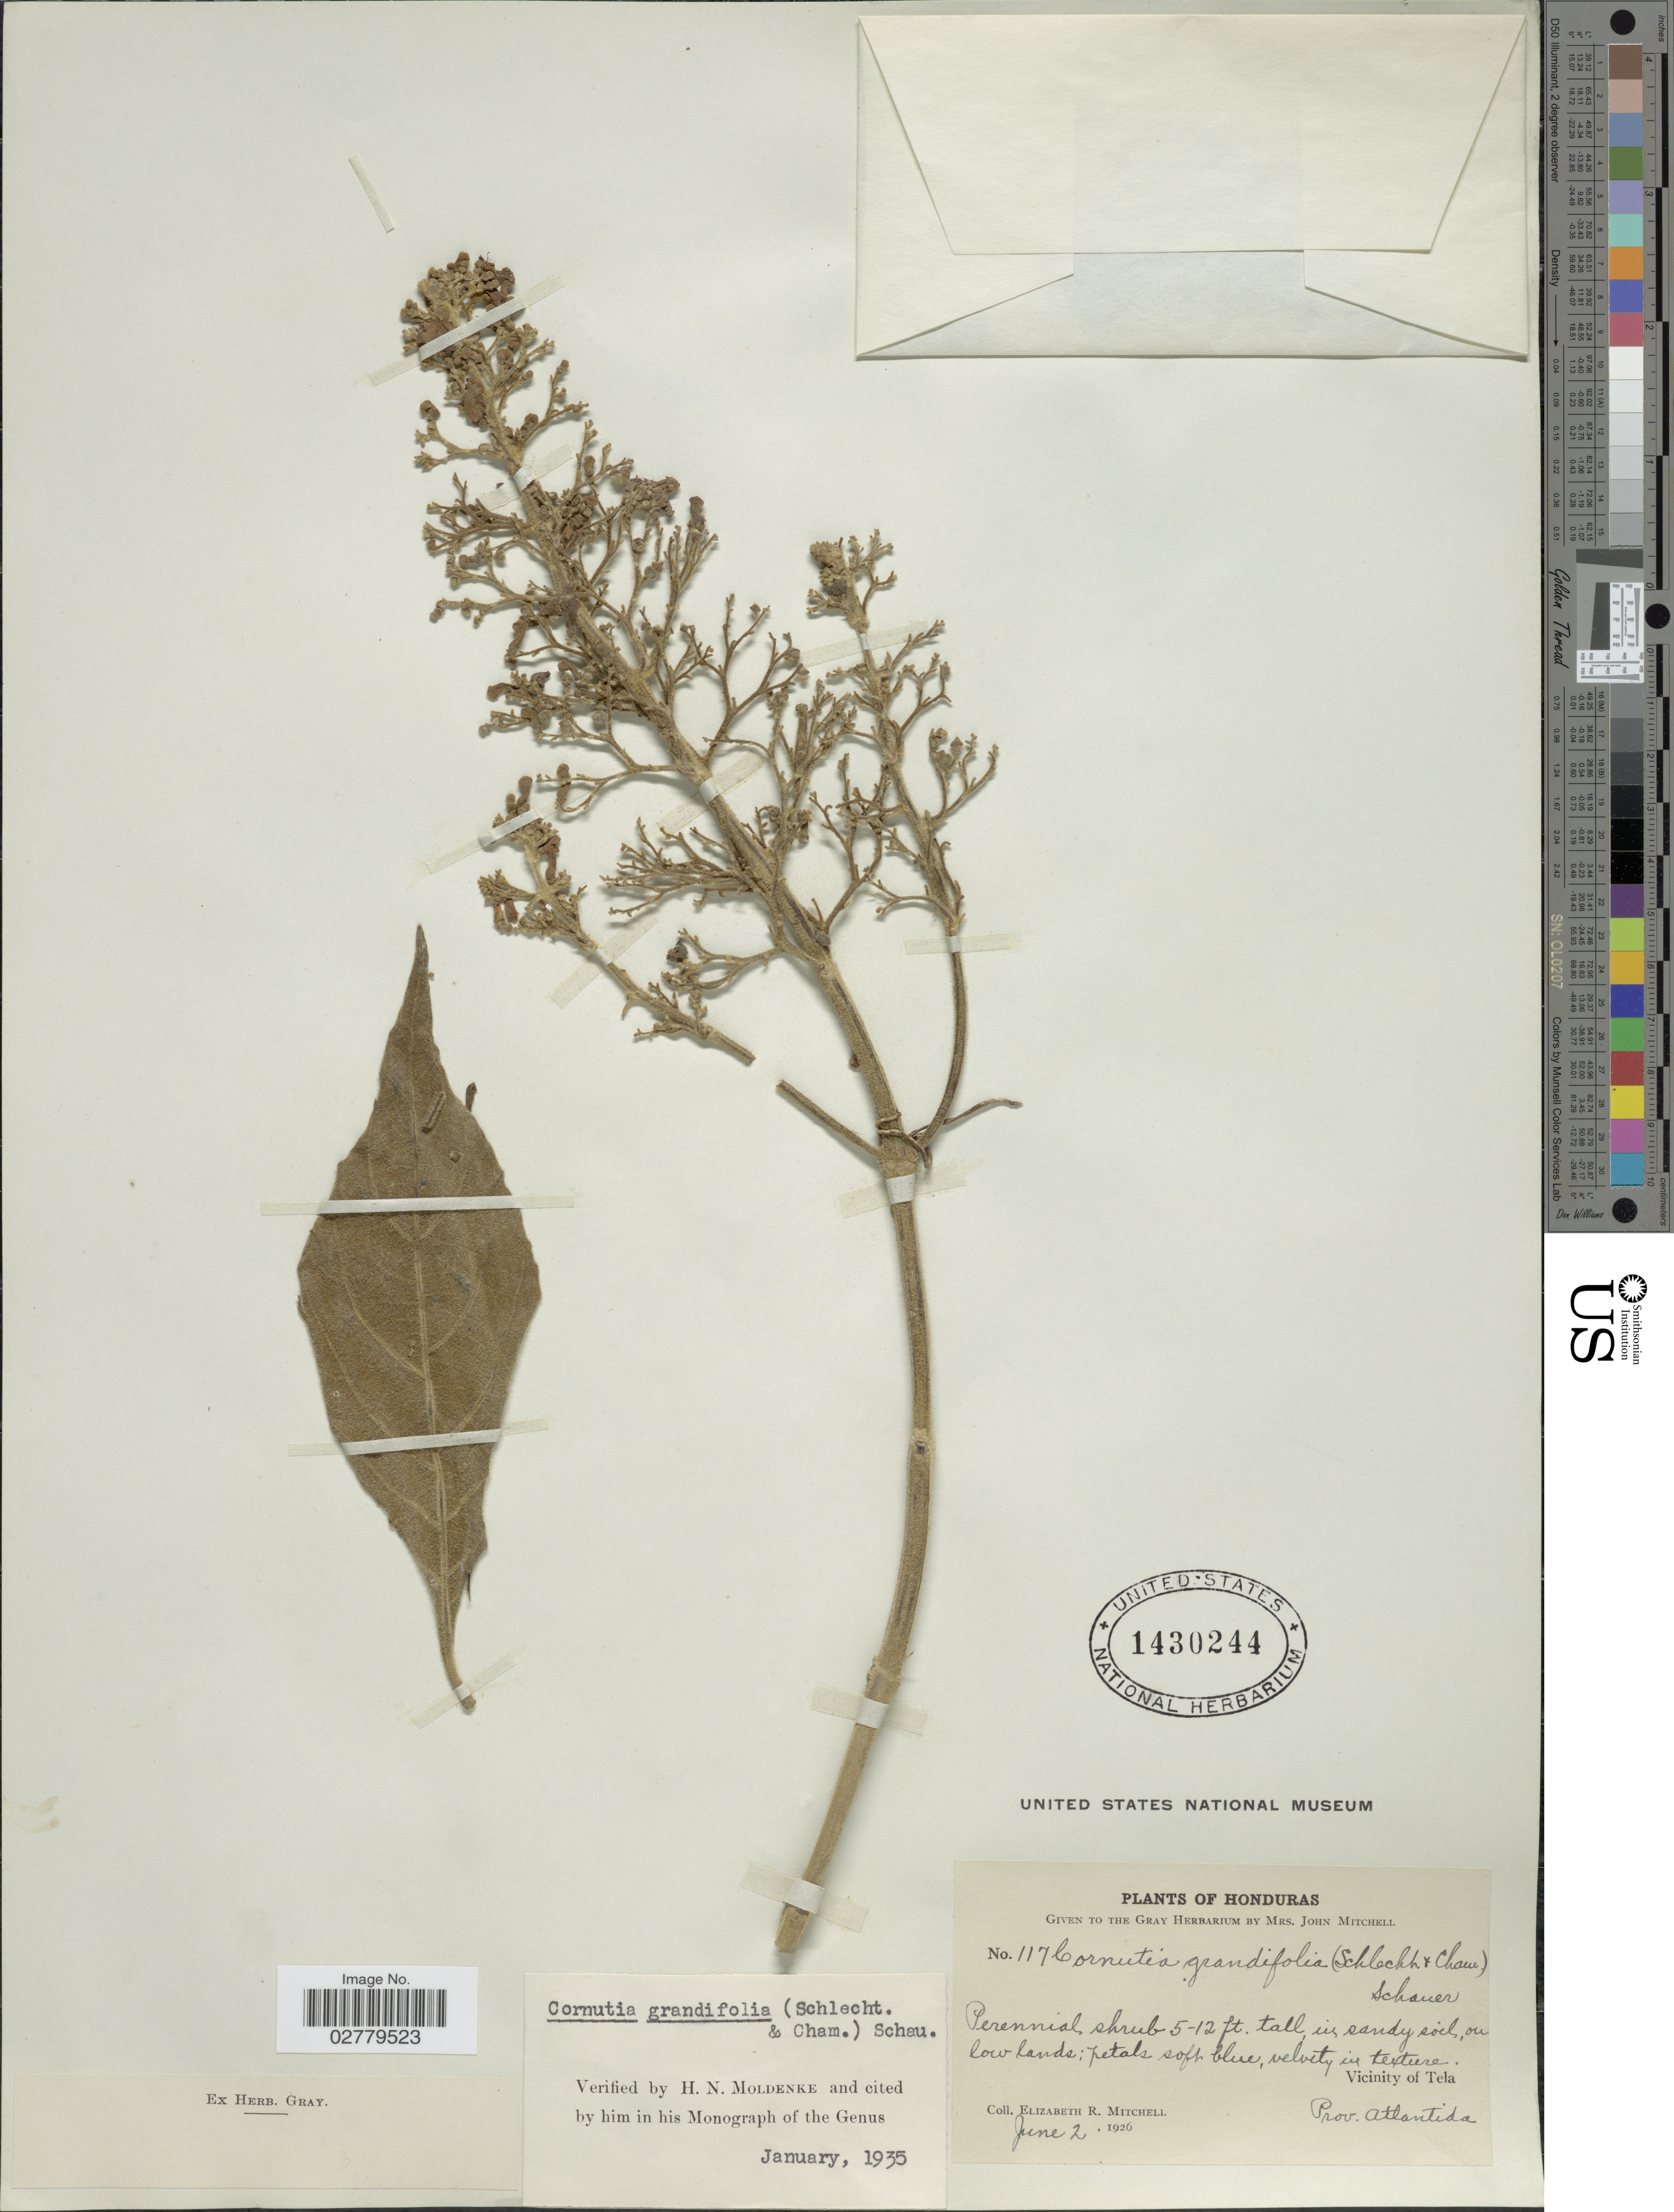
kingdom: Plantae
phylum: Tracheophyta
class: Magnoliopsida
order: Lamiales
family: Lamiaceae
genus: Cornutia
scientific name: Cornutia grandifolia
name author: (Cham. & Schltdl.) Schauer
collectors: E. Mitchell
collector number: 117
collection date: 1926-06-02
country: Honduras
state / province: Atlántida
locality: Vicinity of Tela.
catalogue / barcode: US 1430244